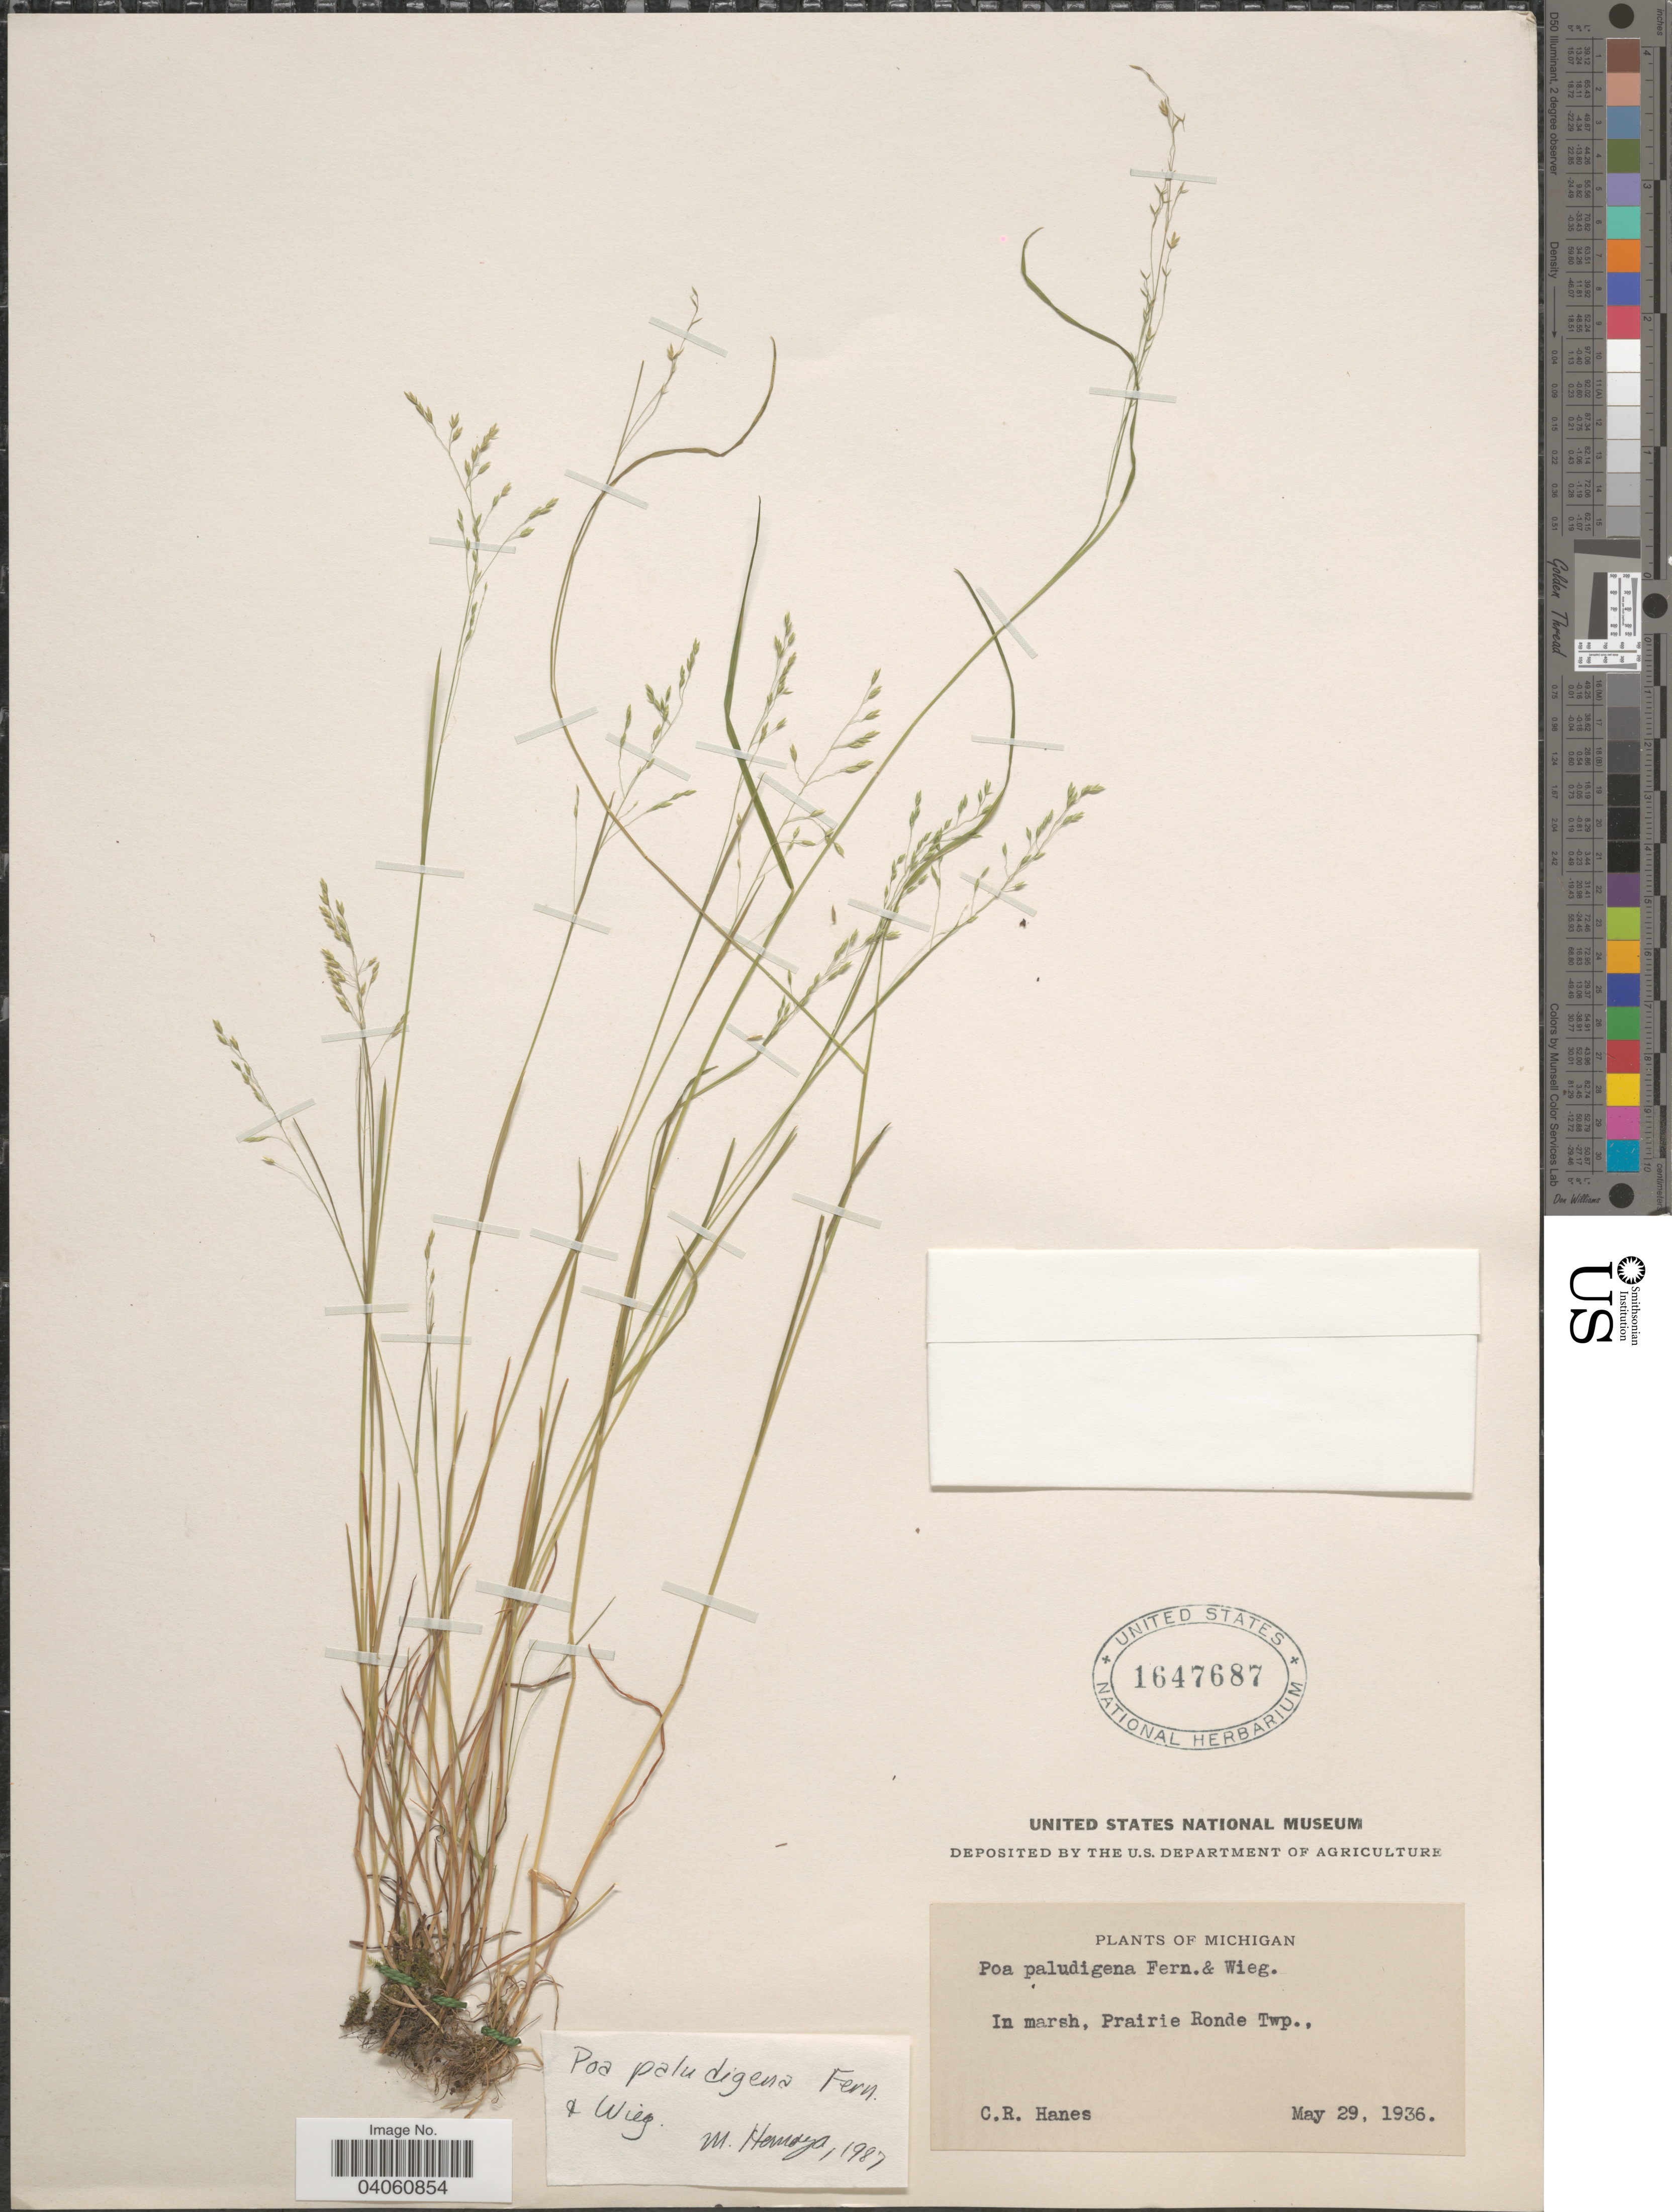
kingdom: Plantae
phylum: Tracheophyta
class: Liliopsida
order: Poales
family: Poaceae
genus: Poa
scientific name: Poa paludigena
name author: Fernald & Wiegand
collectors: C. Hanes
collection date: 1936-05-29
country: United States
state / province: Michigan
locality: Prairie Ronde Twp.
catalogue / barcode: US 1647687